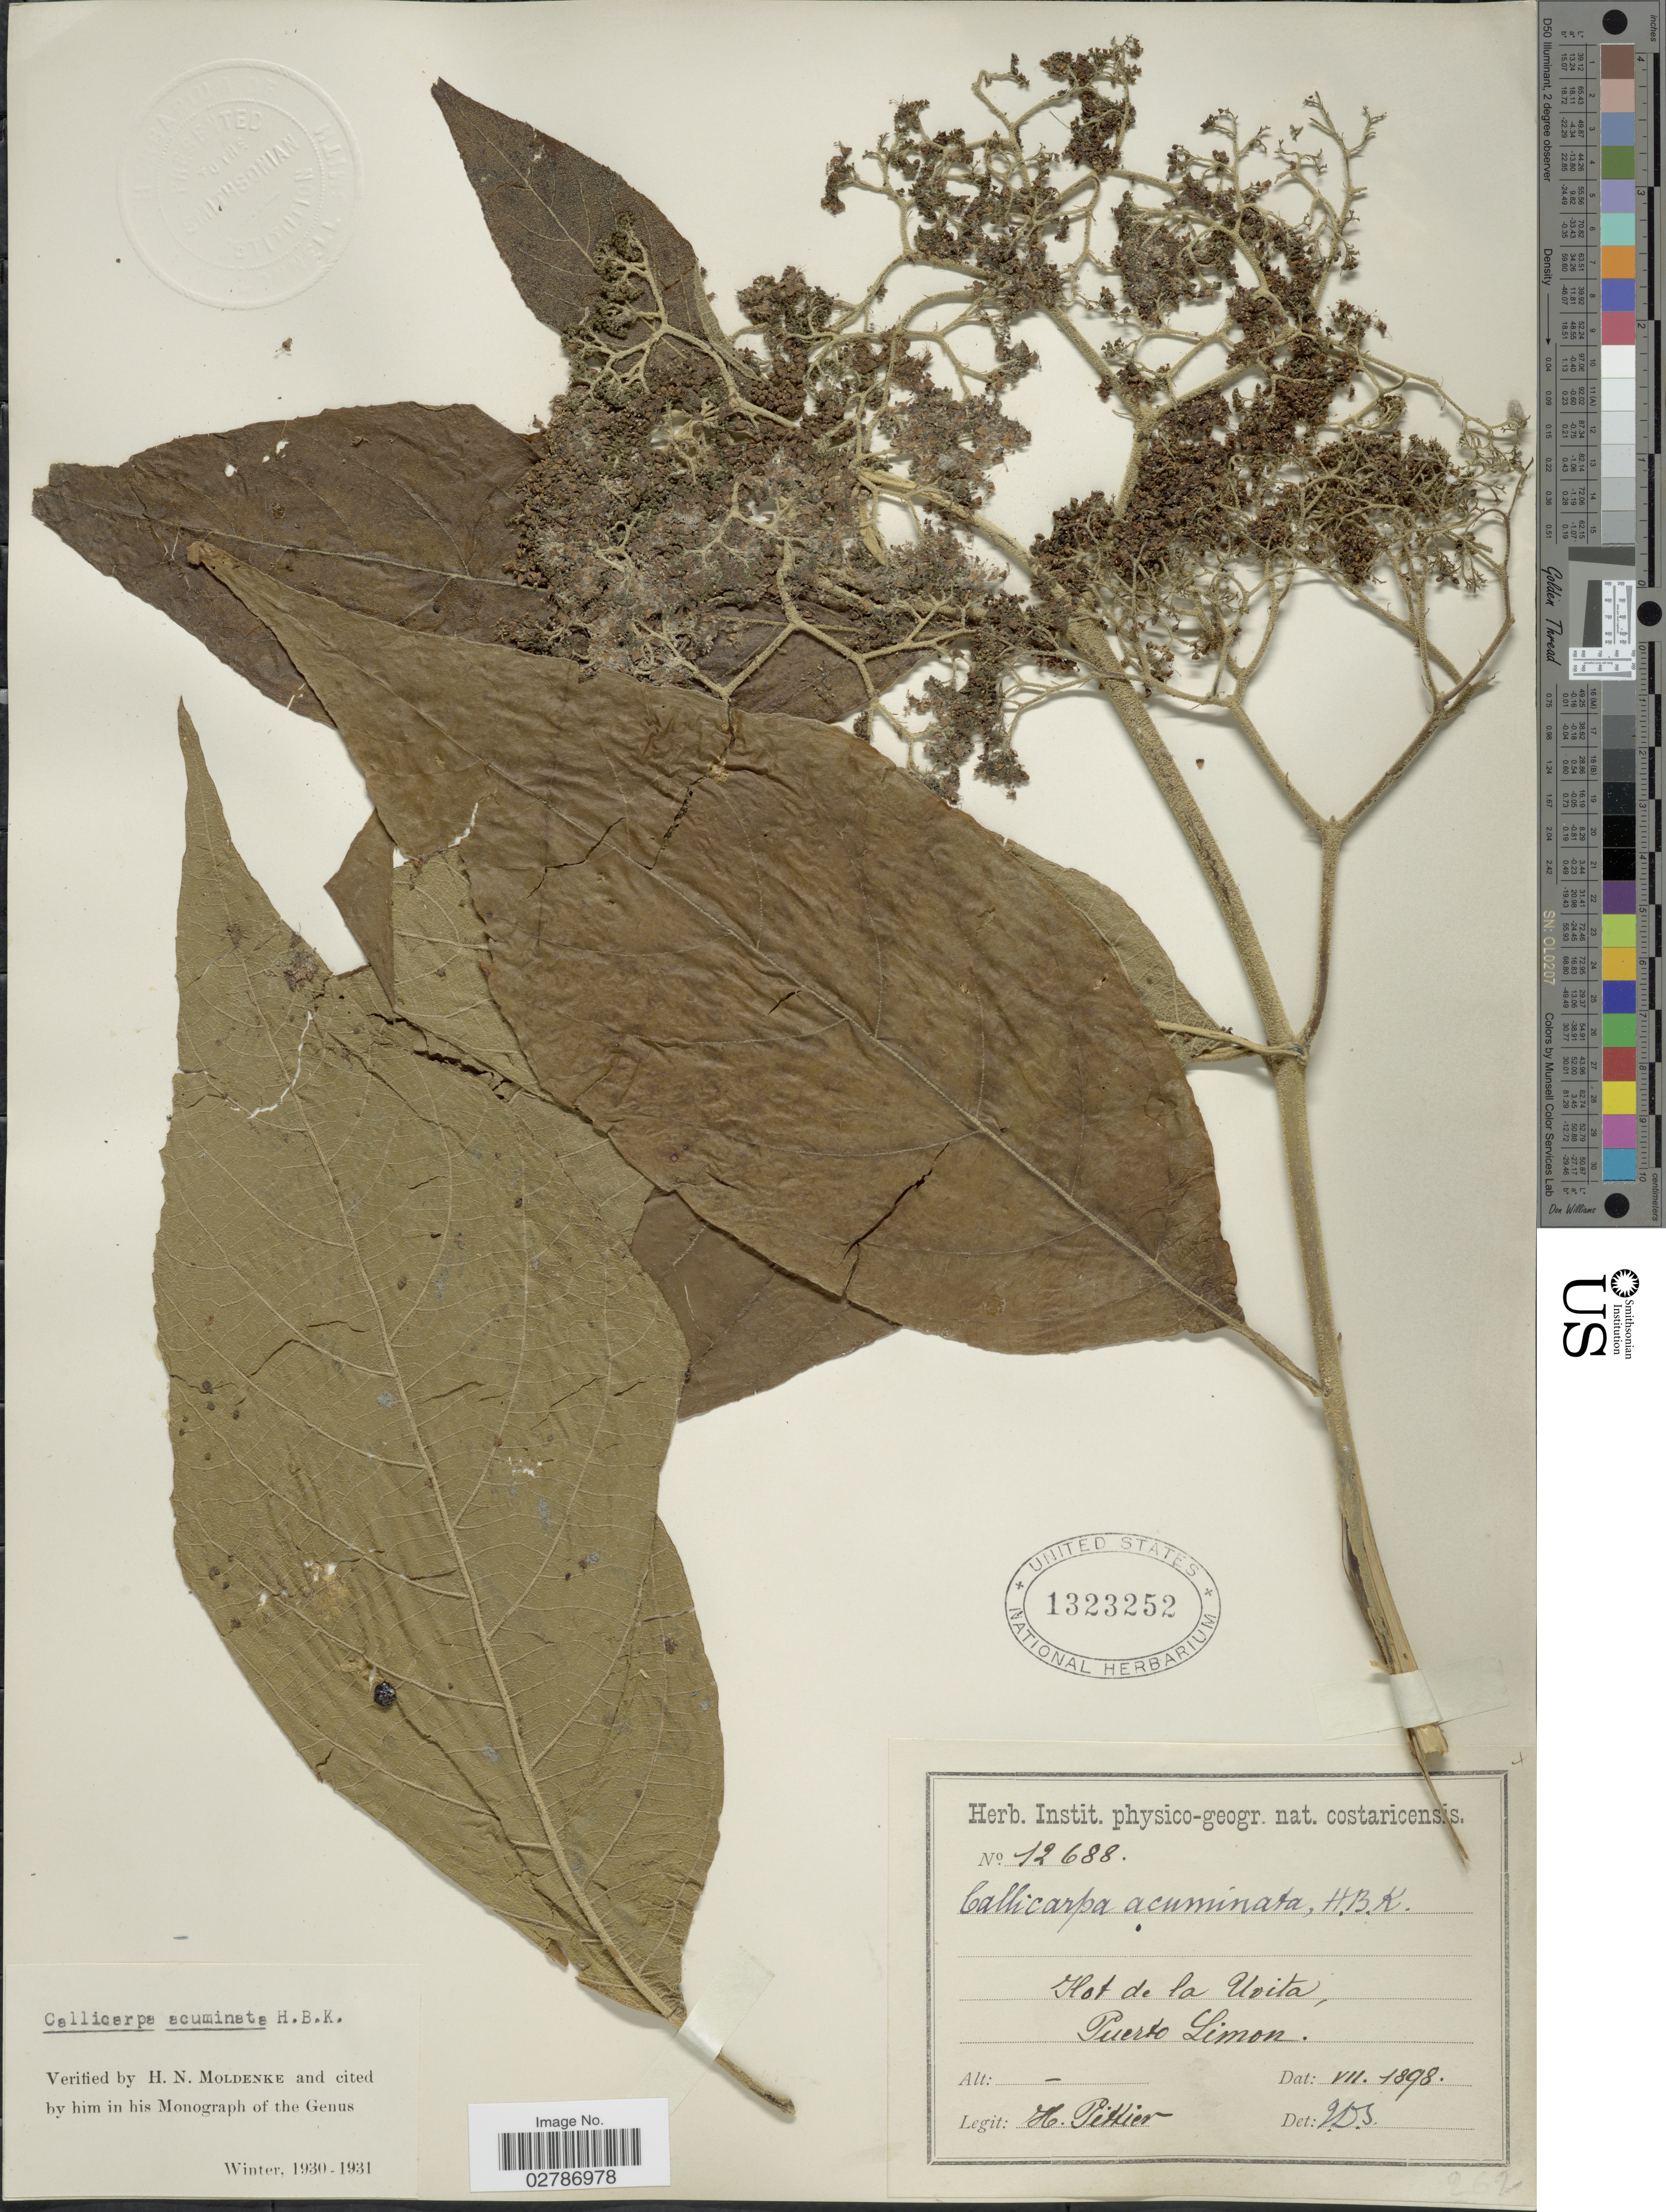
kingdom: Plantae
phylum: Tracheophyta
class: Magnoliopsida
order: Lamiales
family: Lamiaceae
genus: Callicarpa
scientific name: Callicarpa acuminata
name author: Kunth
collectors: H. F. Pittier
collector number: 12688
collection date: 1898-07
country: Costa Rica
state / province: Limón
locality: Hot de la Uvita, Puerto Limon.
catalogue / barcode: US 1323252